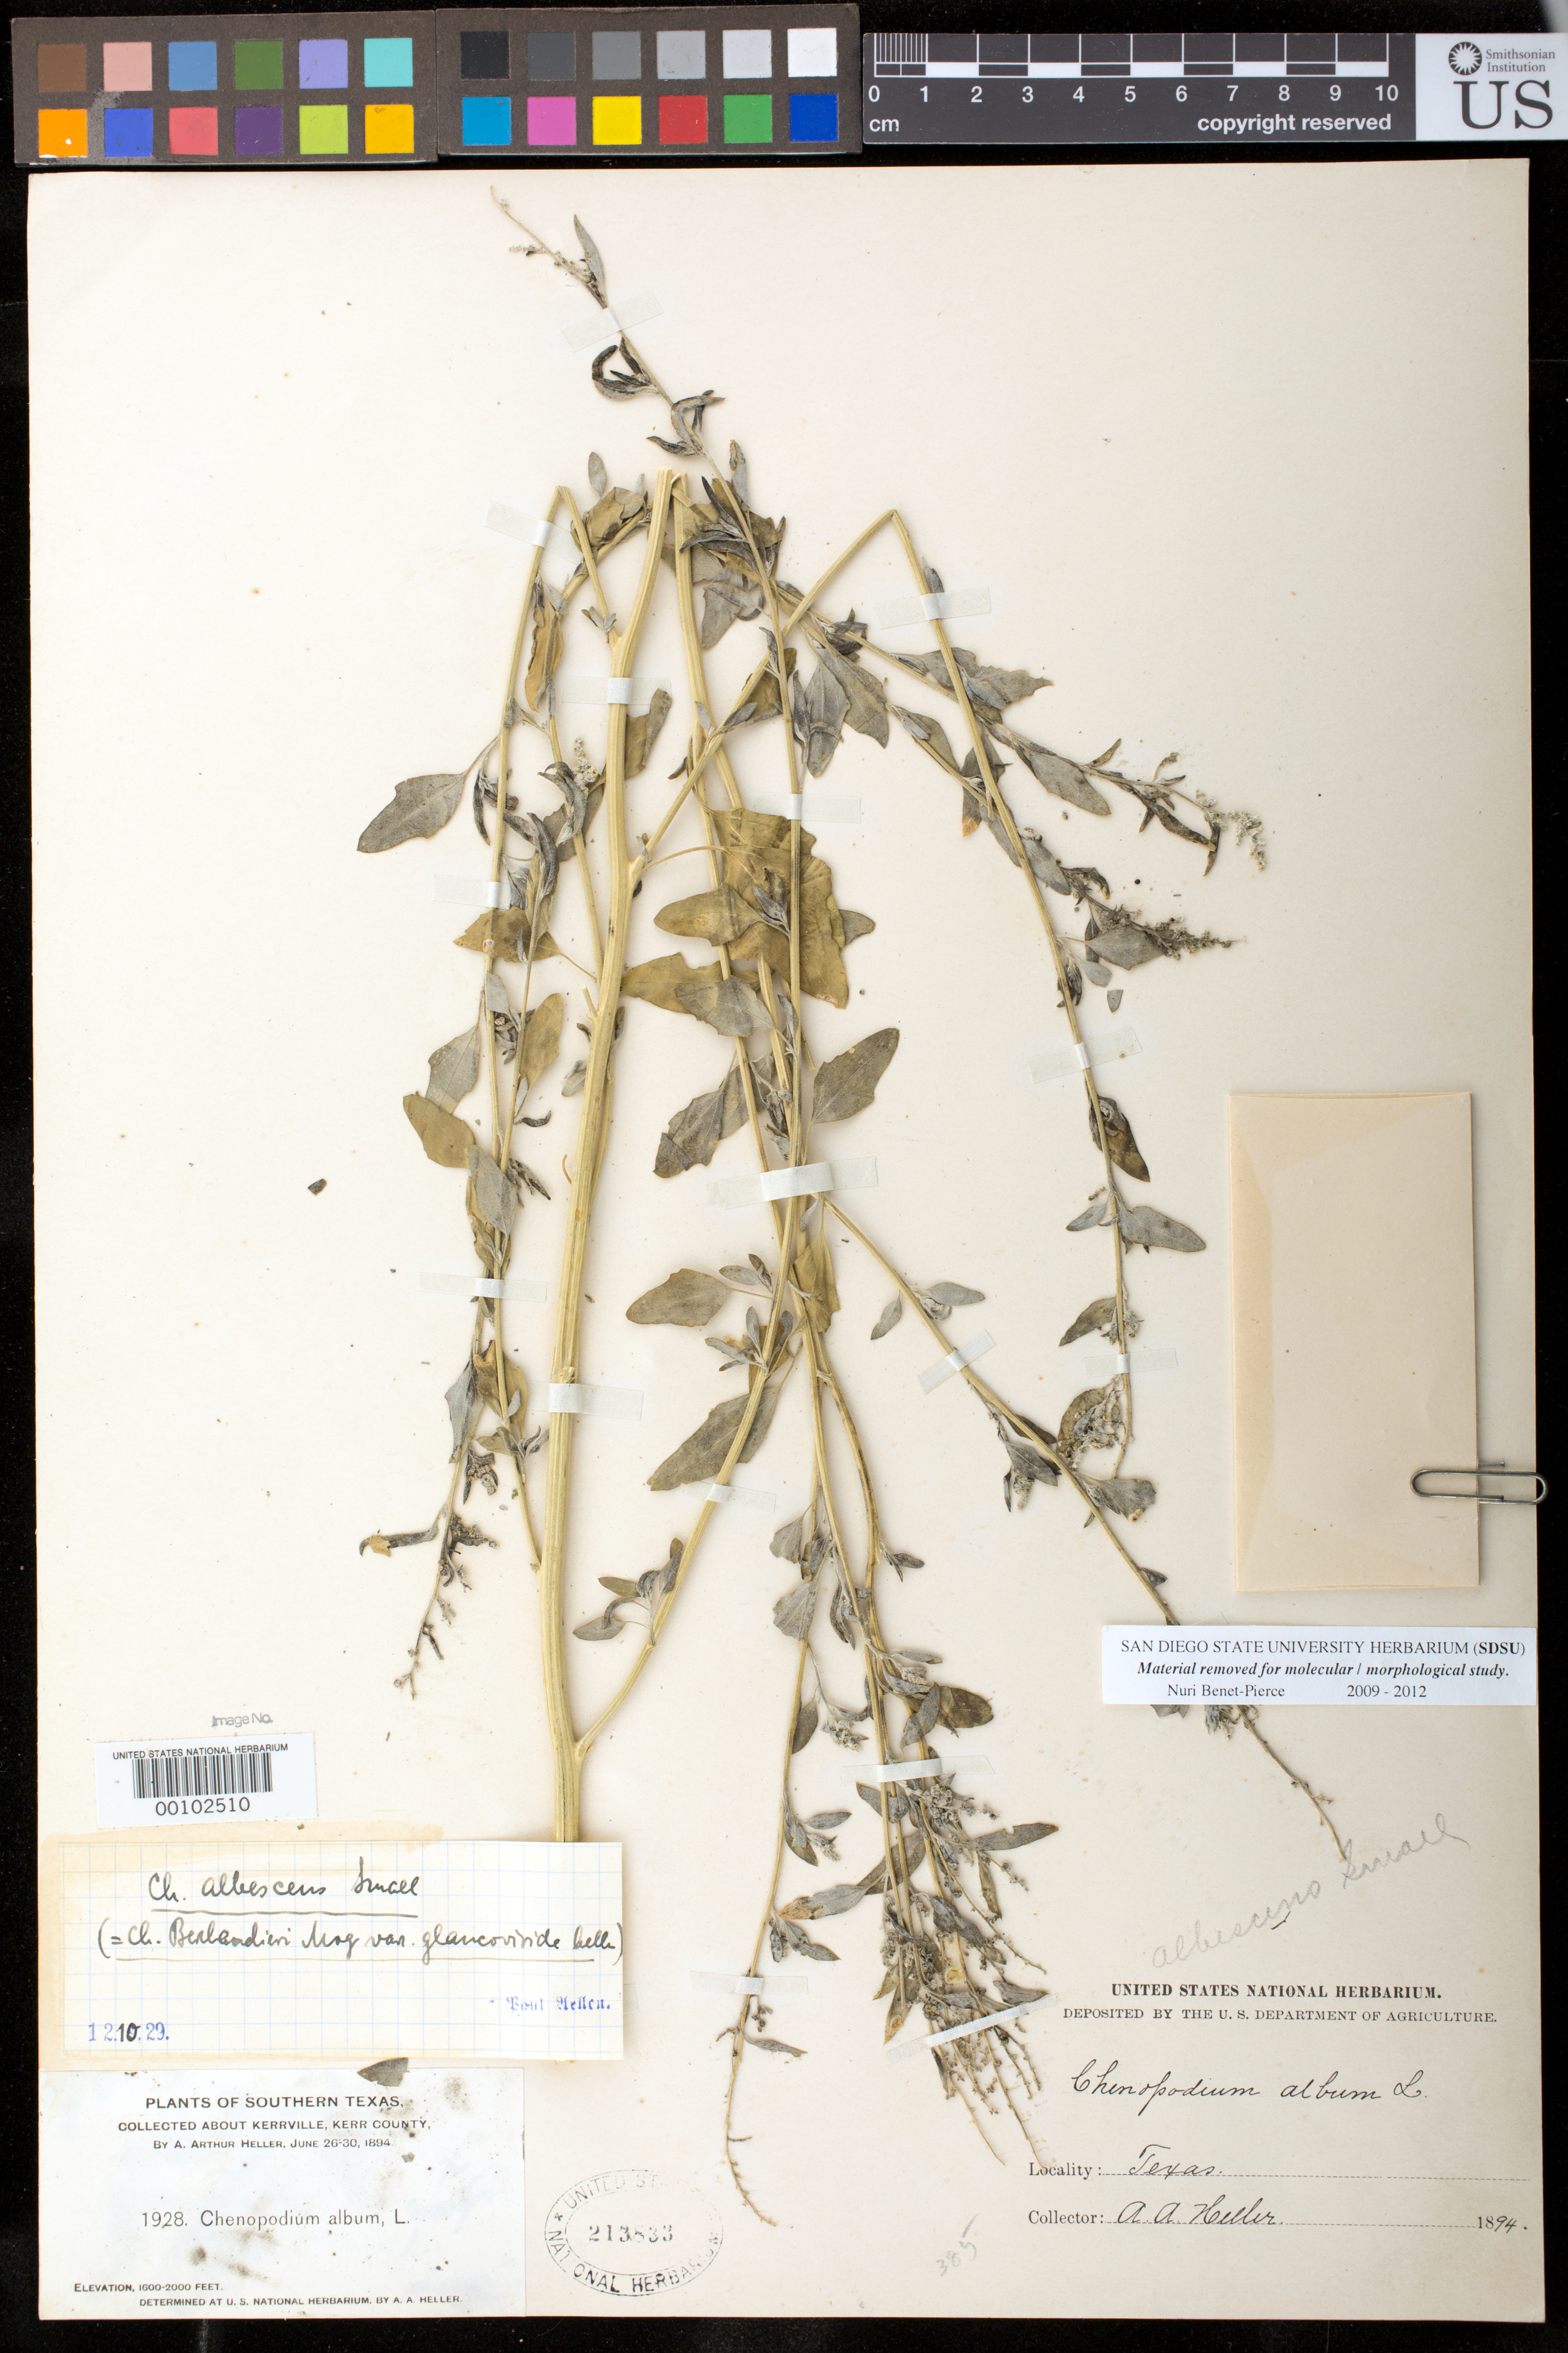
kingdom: Plantae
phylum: Tracheophyta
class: Magnoliopsida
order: Caryophyllales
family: Amaranthaceae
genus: Chenopodium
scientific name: Chenopodium albescens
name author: Small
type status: Isotype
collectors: A. A. Heller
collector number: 1928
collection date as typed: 26 Jun 1894 to 30 Jun 1894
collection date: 1894-06-26/1894-06-30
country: United States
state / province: Texas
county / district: Kerr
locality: Kerrville.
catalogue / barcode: US 213833